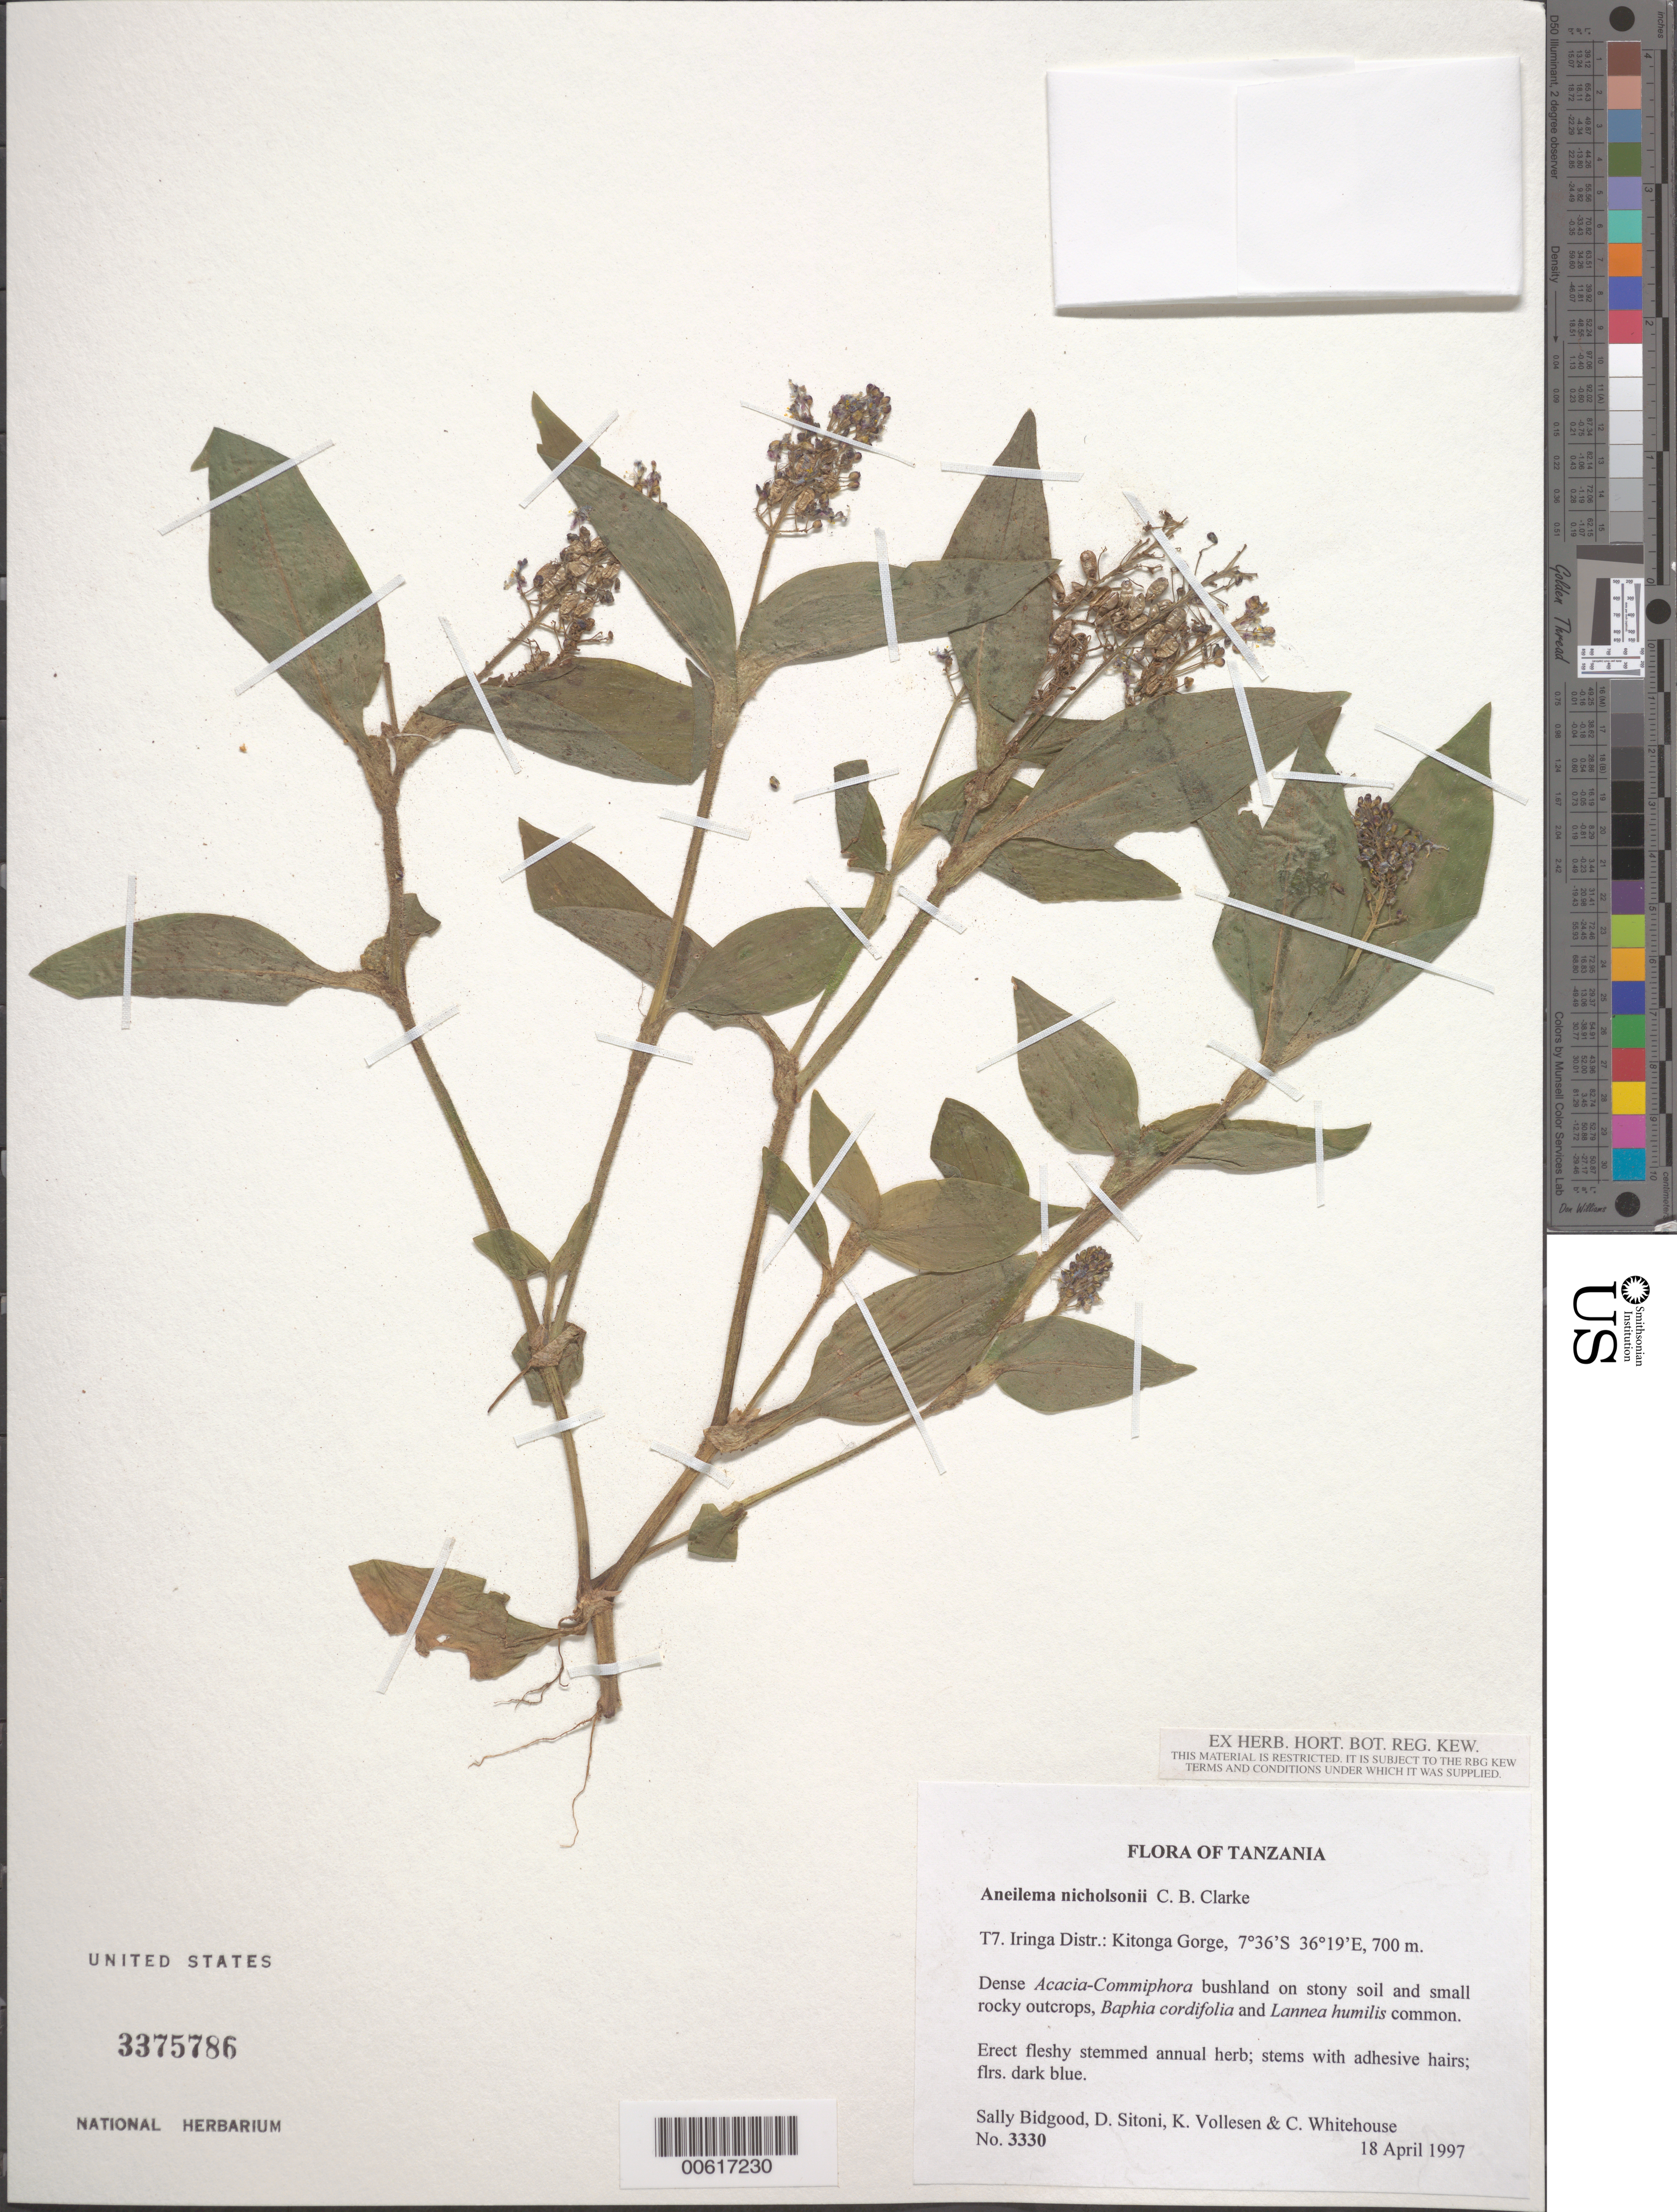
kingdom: Plantae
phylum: Tracheophyta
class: Liliopsida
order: Commelinales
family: Commelinaceae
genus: Aneilema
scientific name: Aneilema nicholsonii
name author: C.B. Clarke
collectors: G. Bidgood, D. Sitoni, K. Vollesen & C. Whitehouse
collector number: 3330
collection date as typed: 18 Apr 1997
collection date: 1997-04-18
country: Tanzania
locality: T7 iringa dist., kitonga gorge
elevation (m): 700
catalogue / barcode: US 3375786